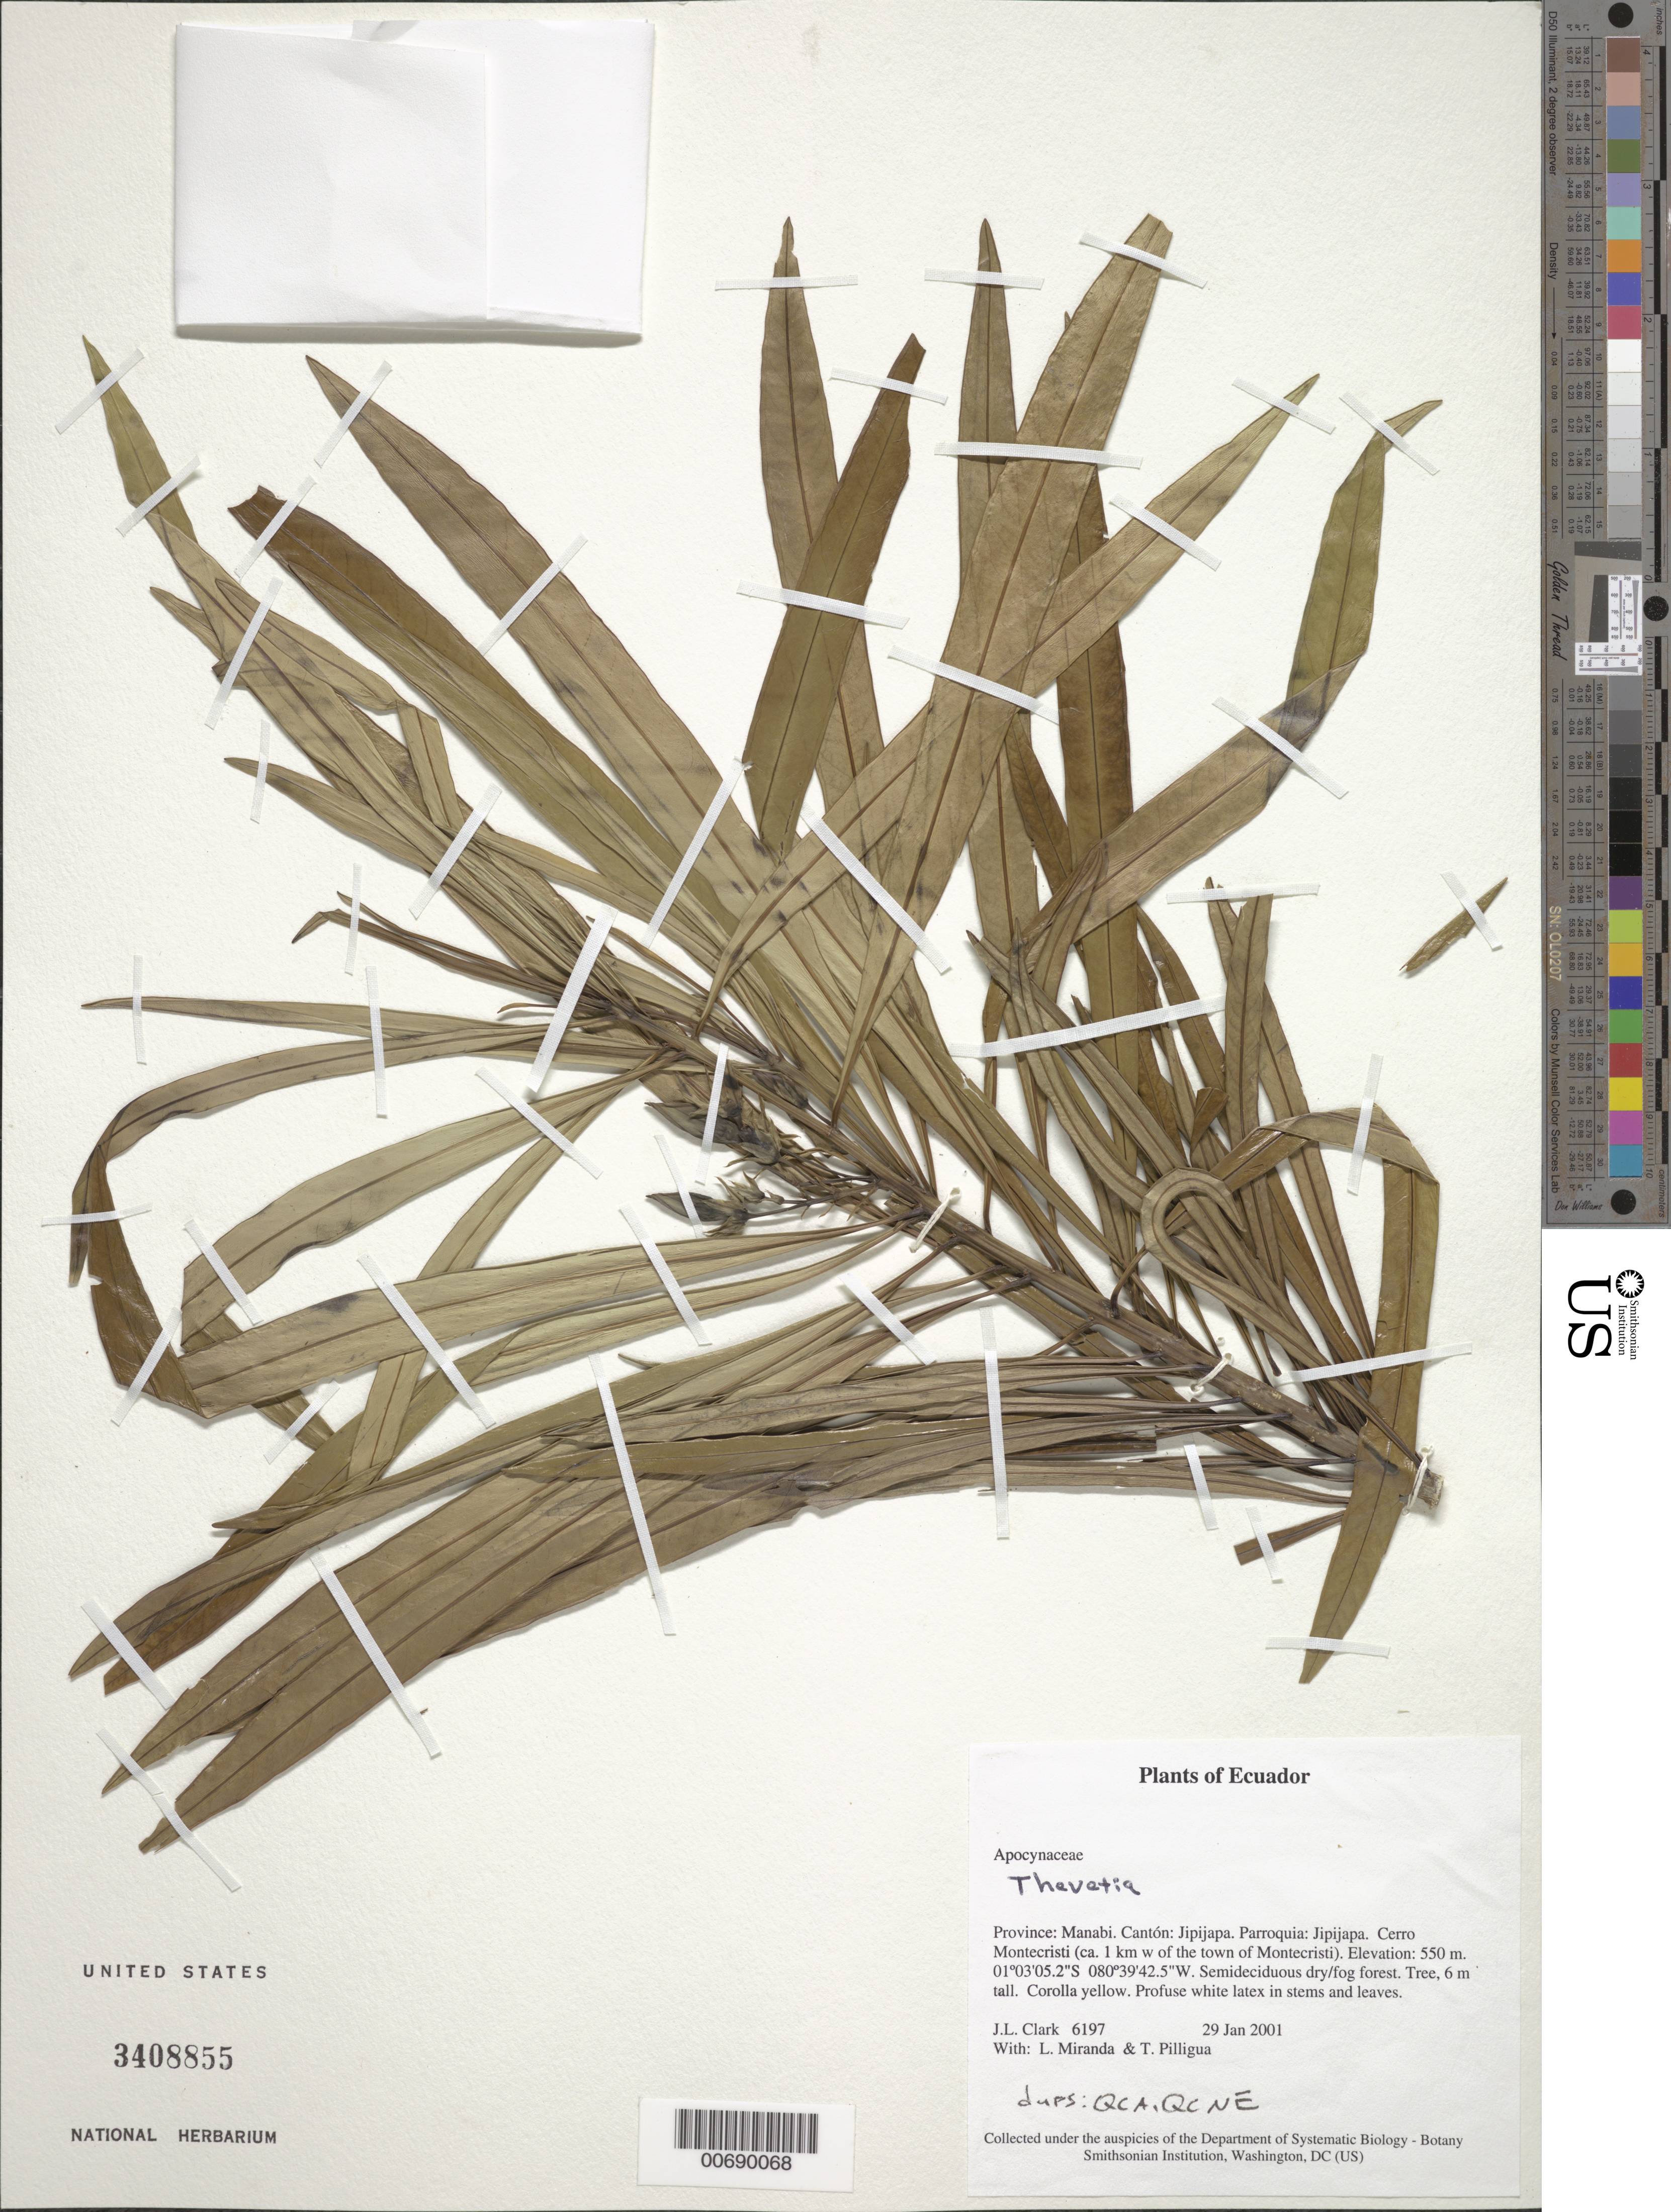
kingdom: Plantae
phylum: Tracheophyta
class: Magnoliopsida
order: Gentianales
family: Apocynaceae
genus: Thevetia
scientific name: Thevetia sp.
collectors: J. L. Clark, L. Miranda & T. Pilligua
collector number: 6197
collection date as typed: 29 Jan 2001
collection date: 2001-01-29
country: Ecuador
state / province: Manabí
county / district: Jipijapa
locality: Parroquia: Jipijapa. Cerro Montecristi (ca. 1 km W of the town of Montecristi).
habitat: Semideciduous dry/fog forest.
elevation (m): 550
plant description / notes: WCA, QCNE, US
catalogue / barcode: US 3408855